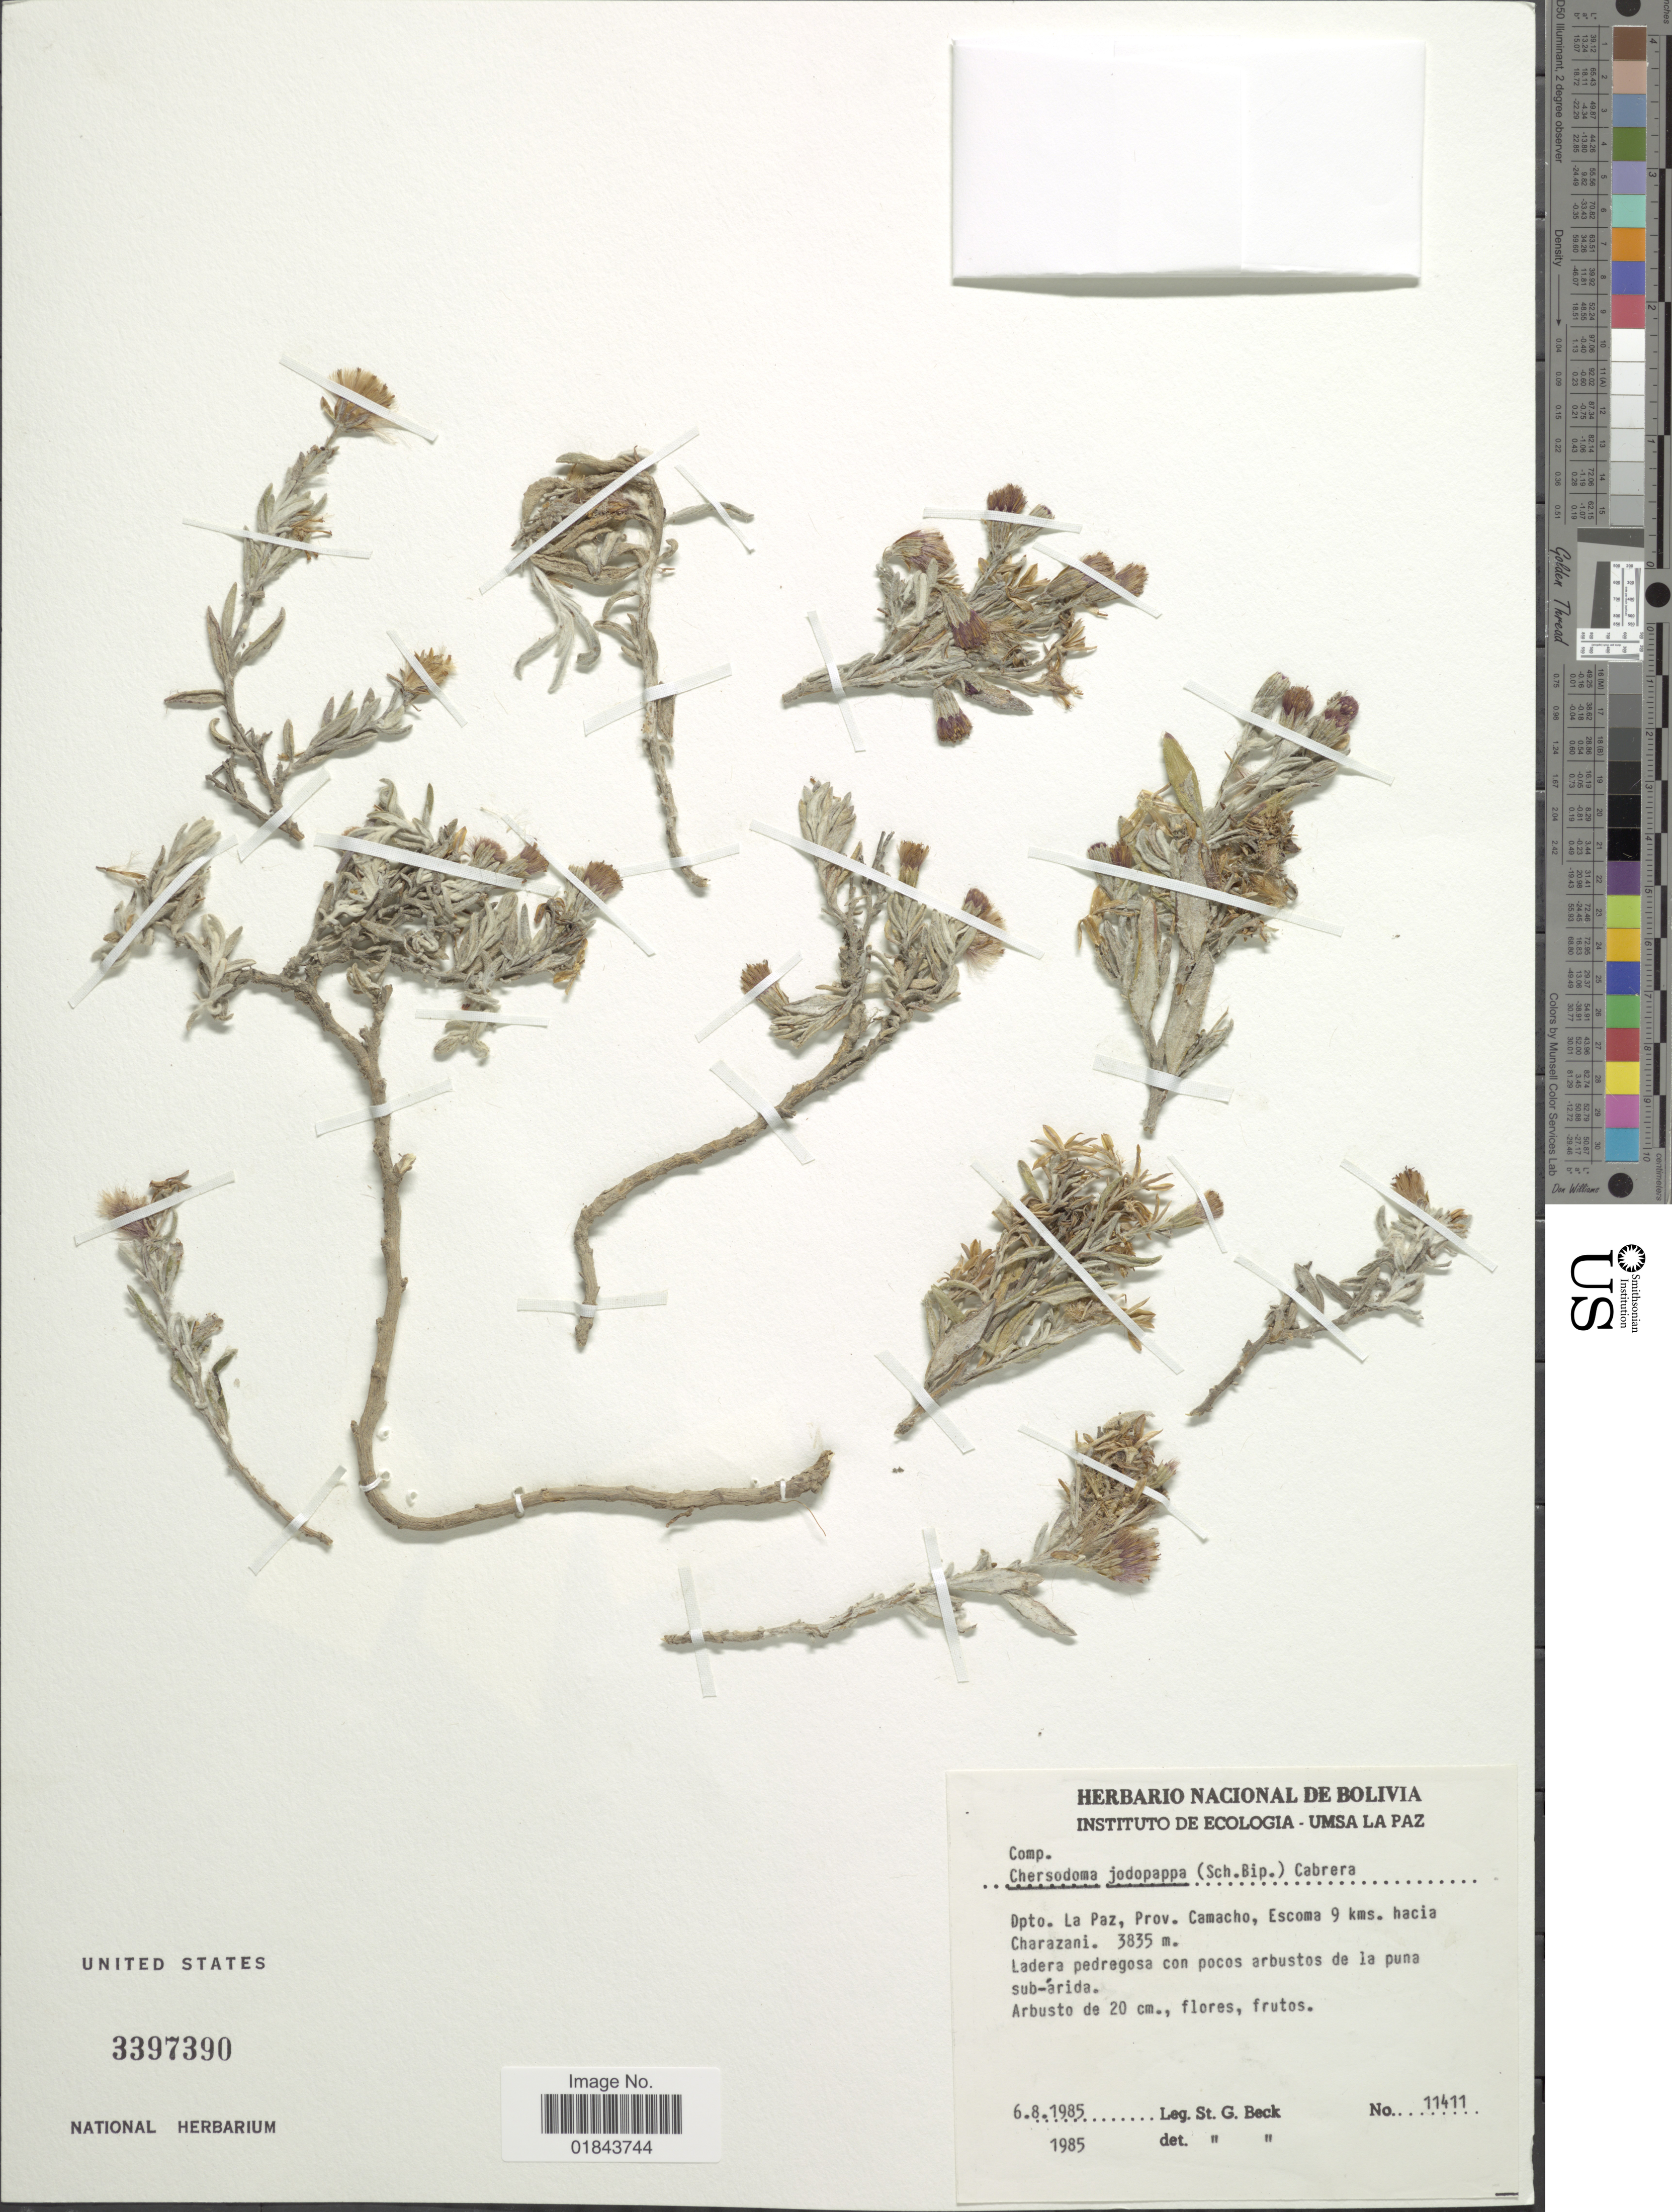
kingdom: Plantae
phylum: Tracheophyta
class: Magnoliopsida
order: Asterales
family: Asteraceae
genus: Chersodoma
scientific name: Chersodoma jodopappa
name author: (Sch. Bip.) Cabrera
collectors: S. G. Beck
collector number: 11411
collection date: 1985-08-06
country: Bolivia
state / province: La Paz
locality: Dpto. La Paz, Prov. Camacho, Escoma 9 kms. hacia Charazani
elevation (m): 3835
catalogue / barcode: US 3397390